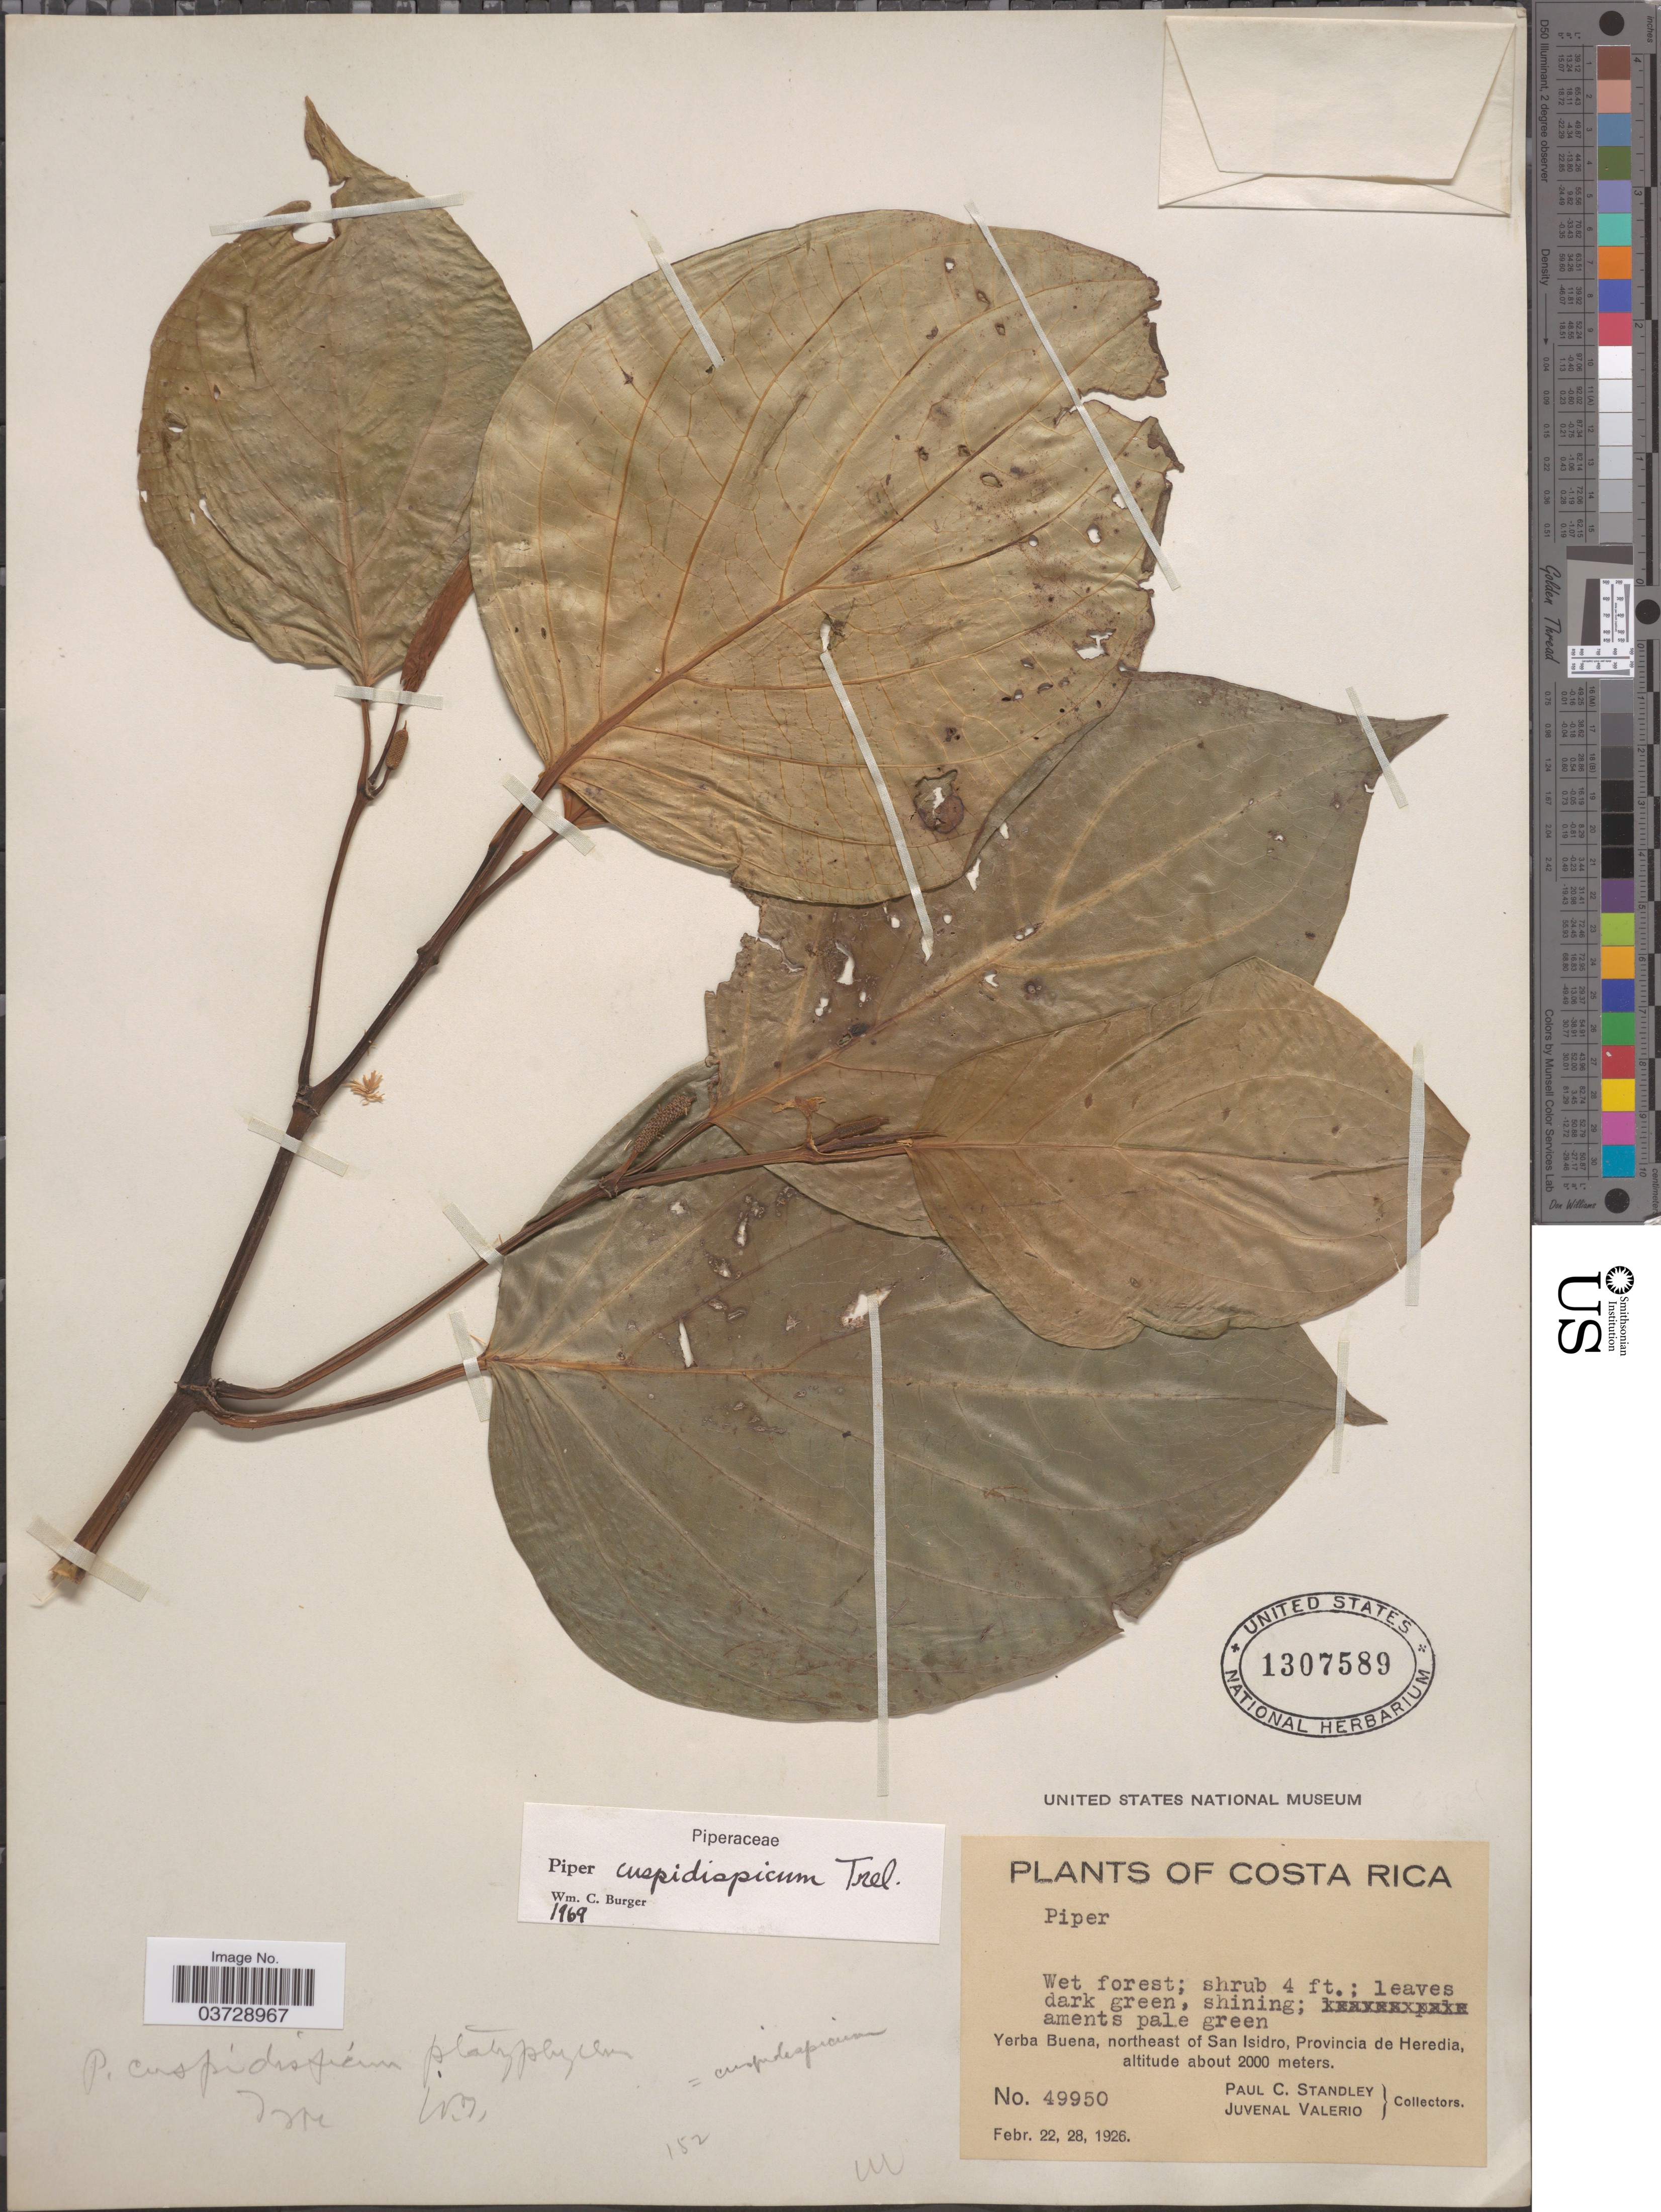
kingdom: Plantae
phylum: Tracheophyta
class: Magnoliopsida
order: Piperales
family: Piperaceae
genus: Piper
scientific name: Piper cuspidispicum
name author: Trel.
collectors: P. C. Standley & J. Valerio R.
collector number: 49950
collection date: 1926-02-22/1926-02-28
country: Costa Rica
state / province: Heredia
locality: Yerba Buena, northeast of San Isidro.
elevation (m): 2000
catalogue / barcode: US 1307589